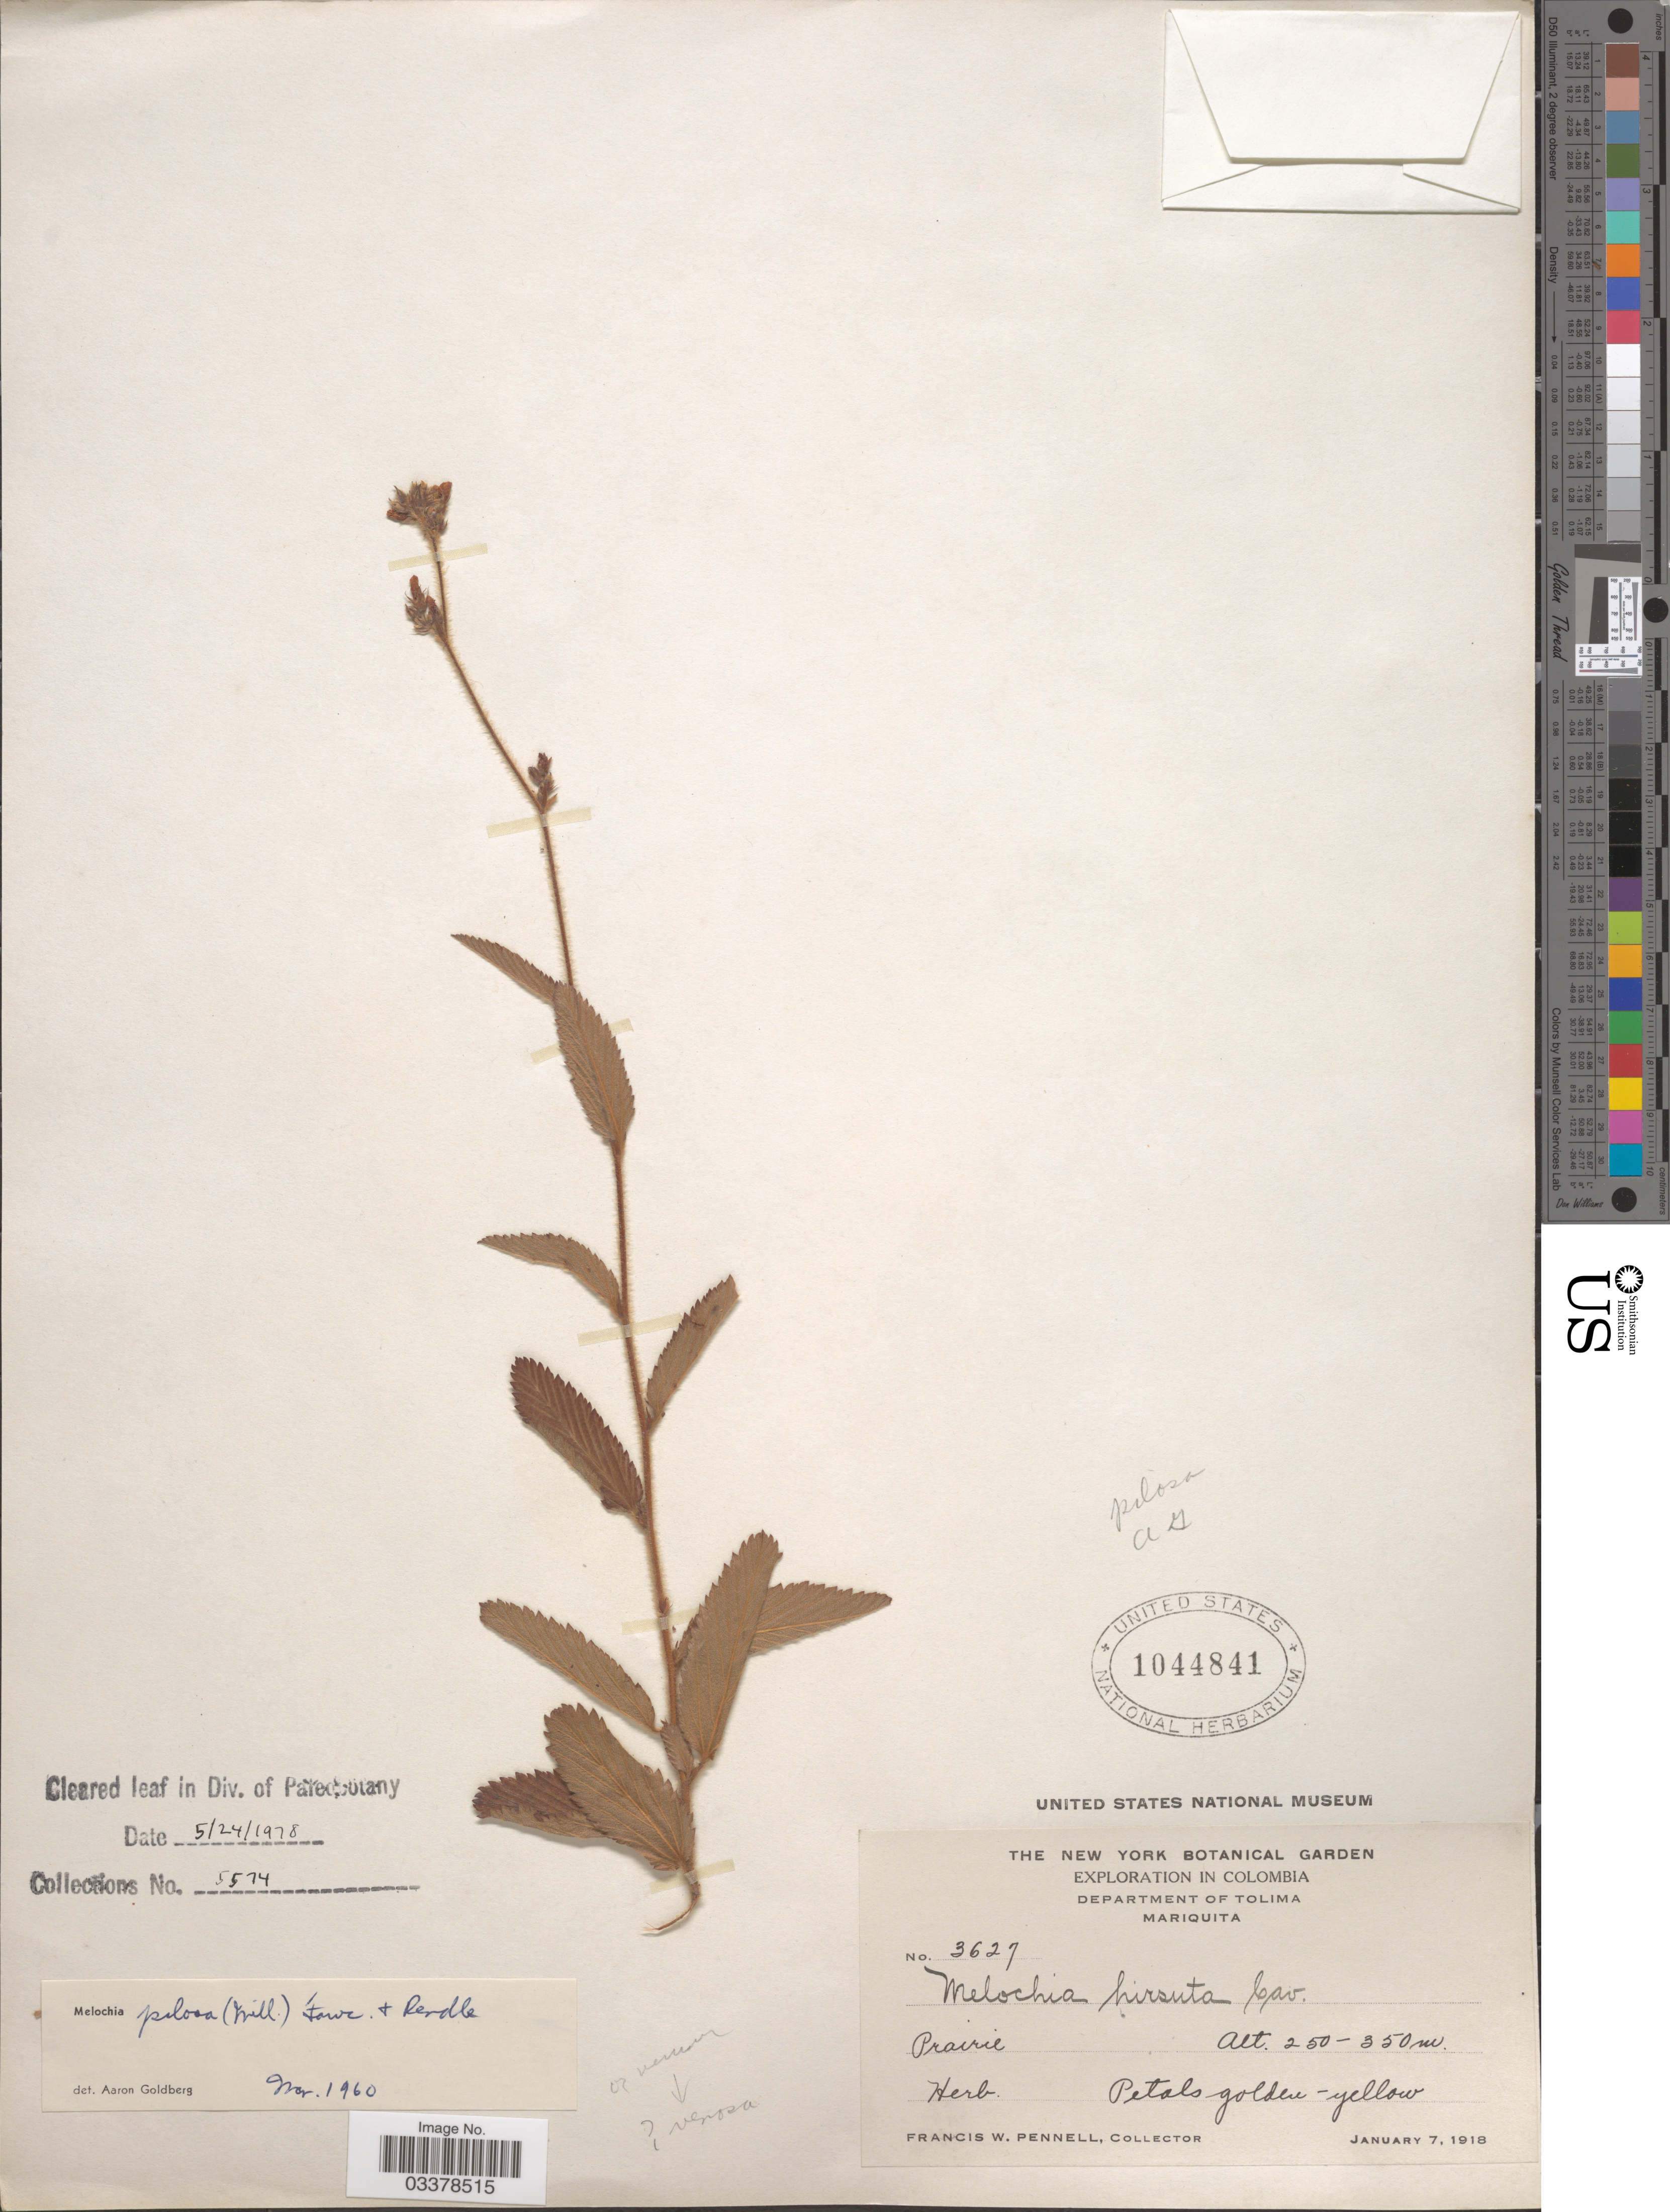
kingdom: Plantae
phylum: Tracheophyta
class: Magnoliopsida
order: Malvales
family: Malvaceae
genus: Melochia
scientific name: Melochia pilosa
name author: (Mill.) Fawc. & Rendle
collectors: F. W. Pennell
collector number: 3627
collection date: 1918-01-07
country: Colombia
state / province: Tolima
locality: Departmento of Tolima. Mariquita.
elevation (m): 250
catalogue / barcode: US 1044841